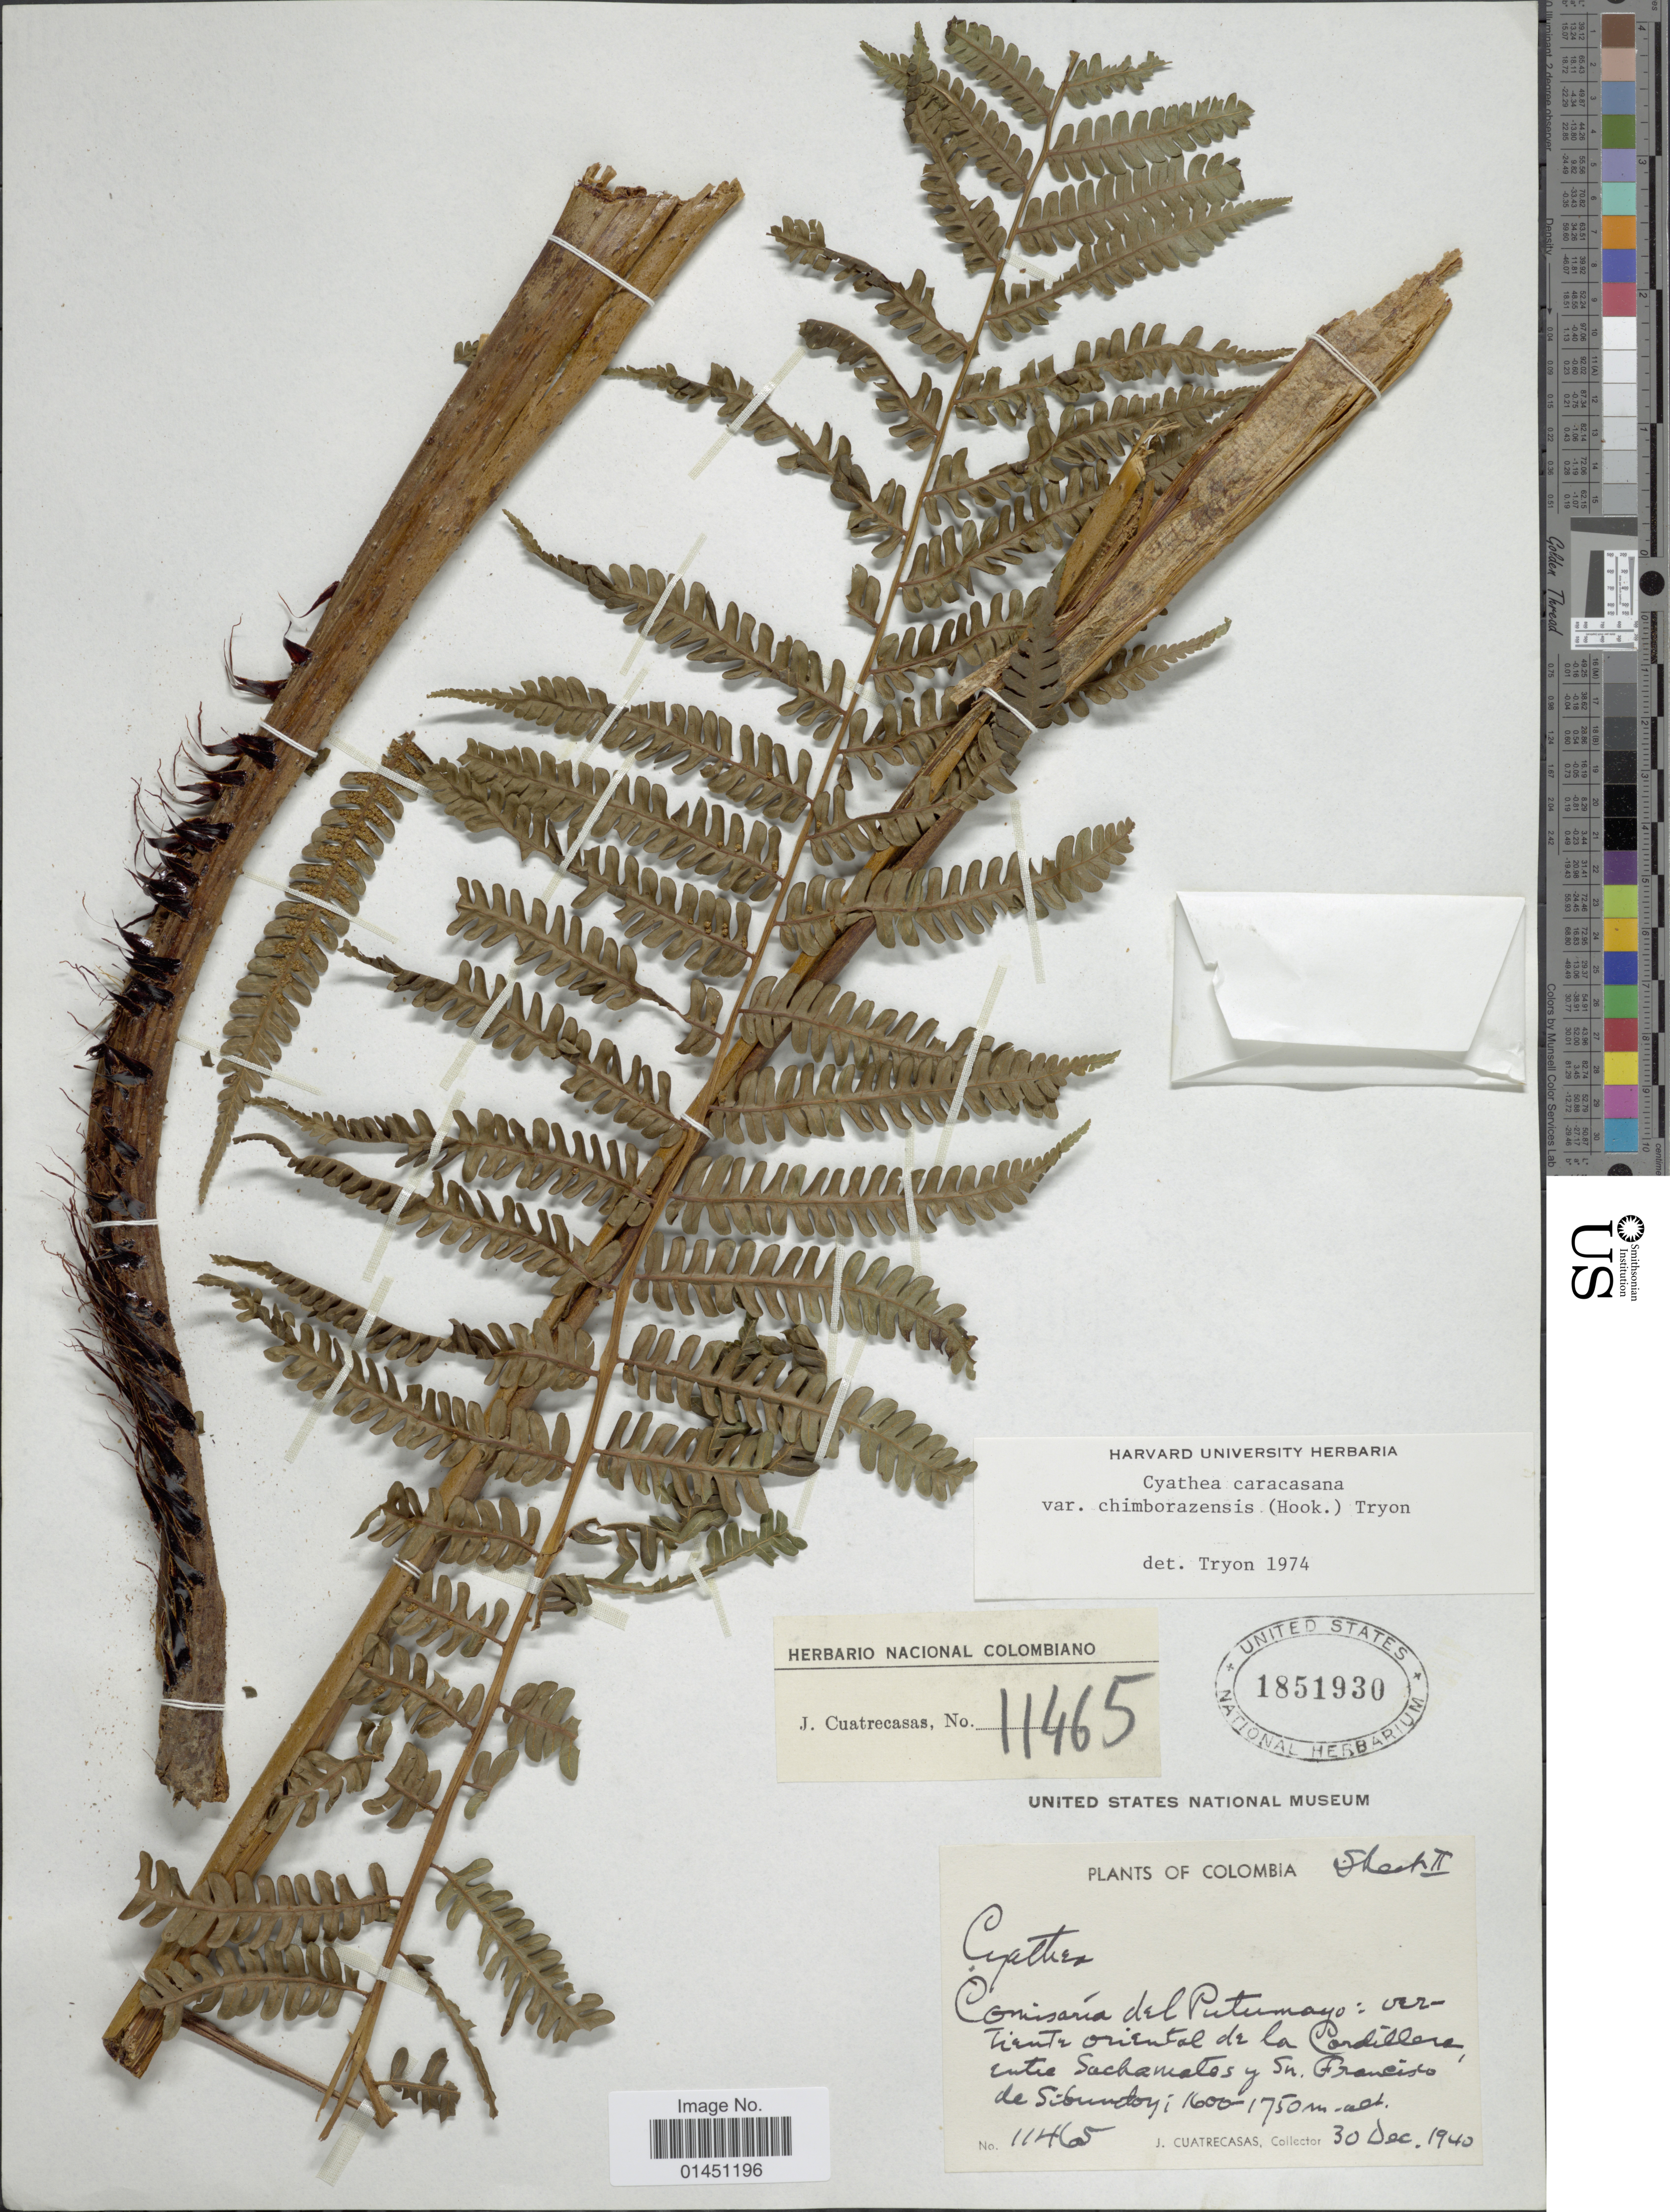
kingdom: Plantae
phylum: Tracheophyta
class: Polypodiopsida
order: Cyatheales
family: Cyatheaceae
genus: Cyathea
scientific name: Cyathea caracasana var. chimborazensis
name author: (Hook.) R.M. Tryon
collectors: J. Cuatrecasas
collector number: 11465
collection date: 1940-12-30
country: Colombia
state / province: Putumayo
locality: Vertiente oriental de la Cordillera, entre Sachamates y Sn. Francisco de Sibundoy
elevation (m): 1600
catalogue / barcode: US 1851930